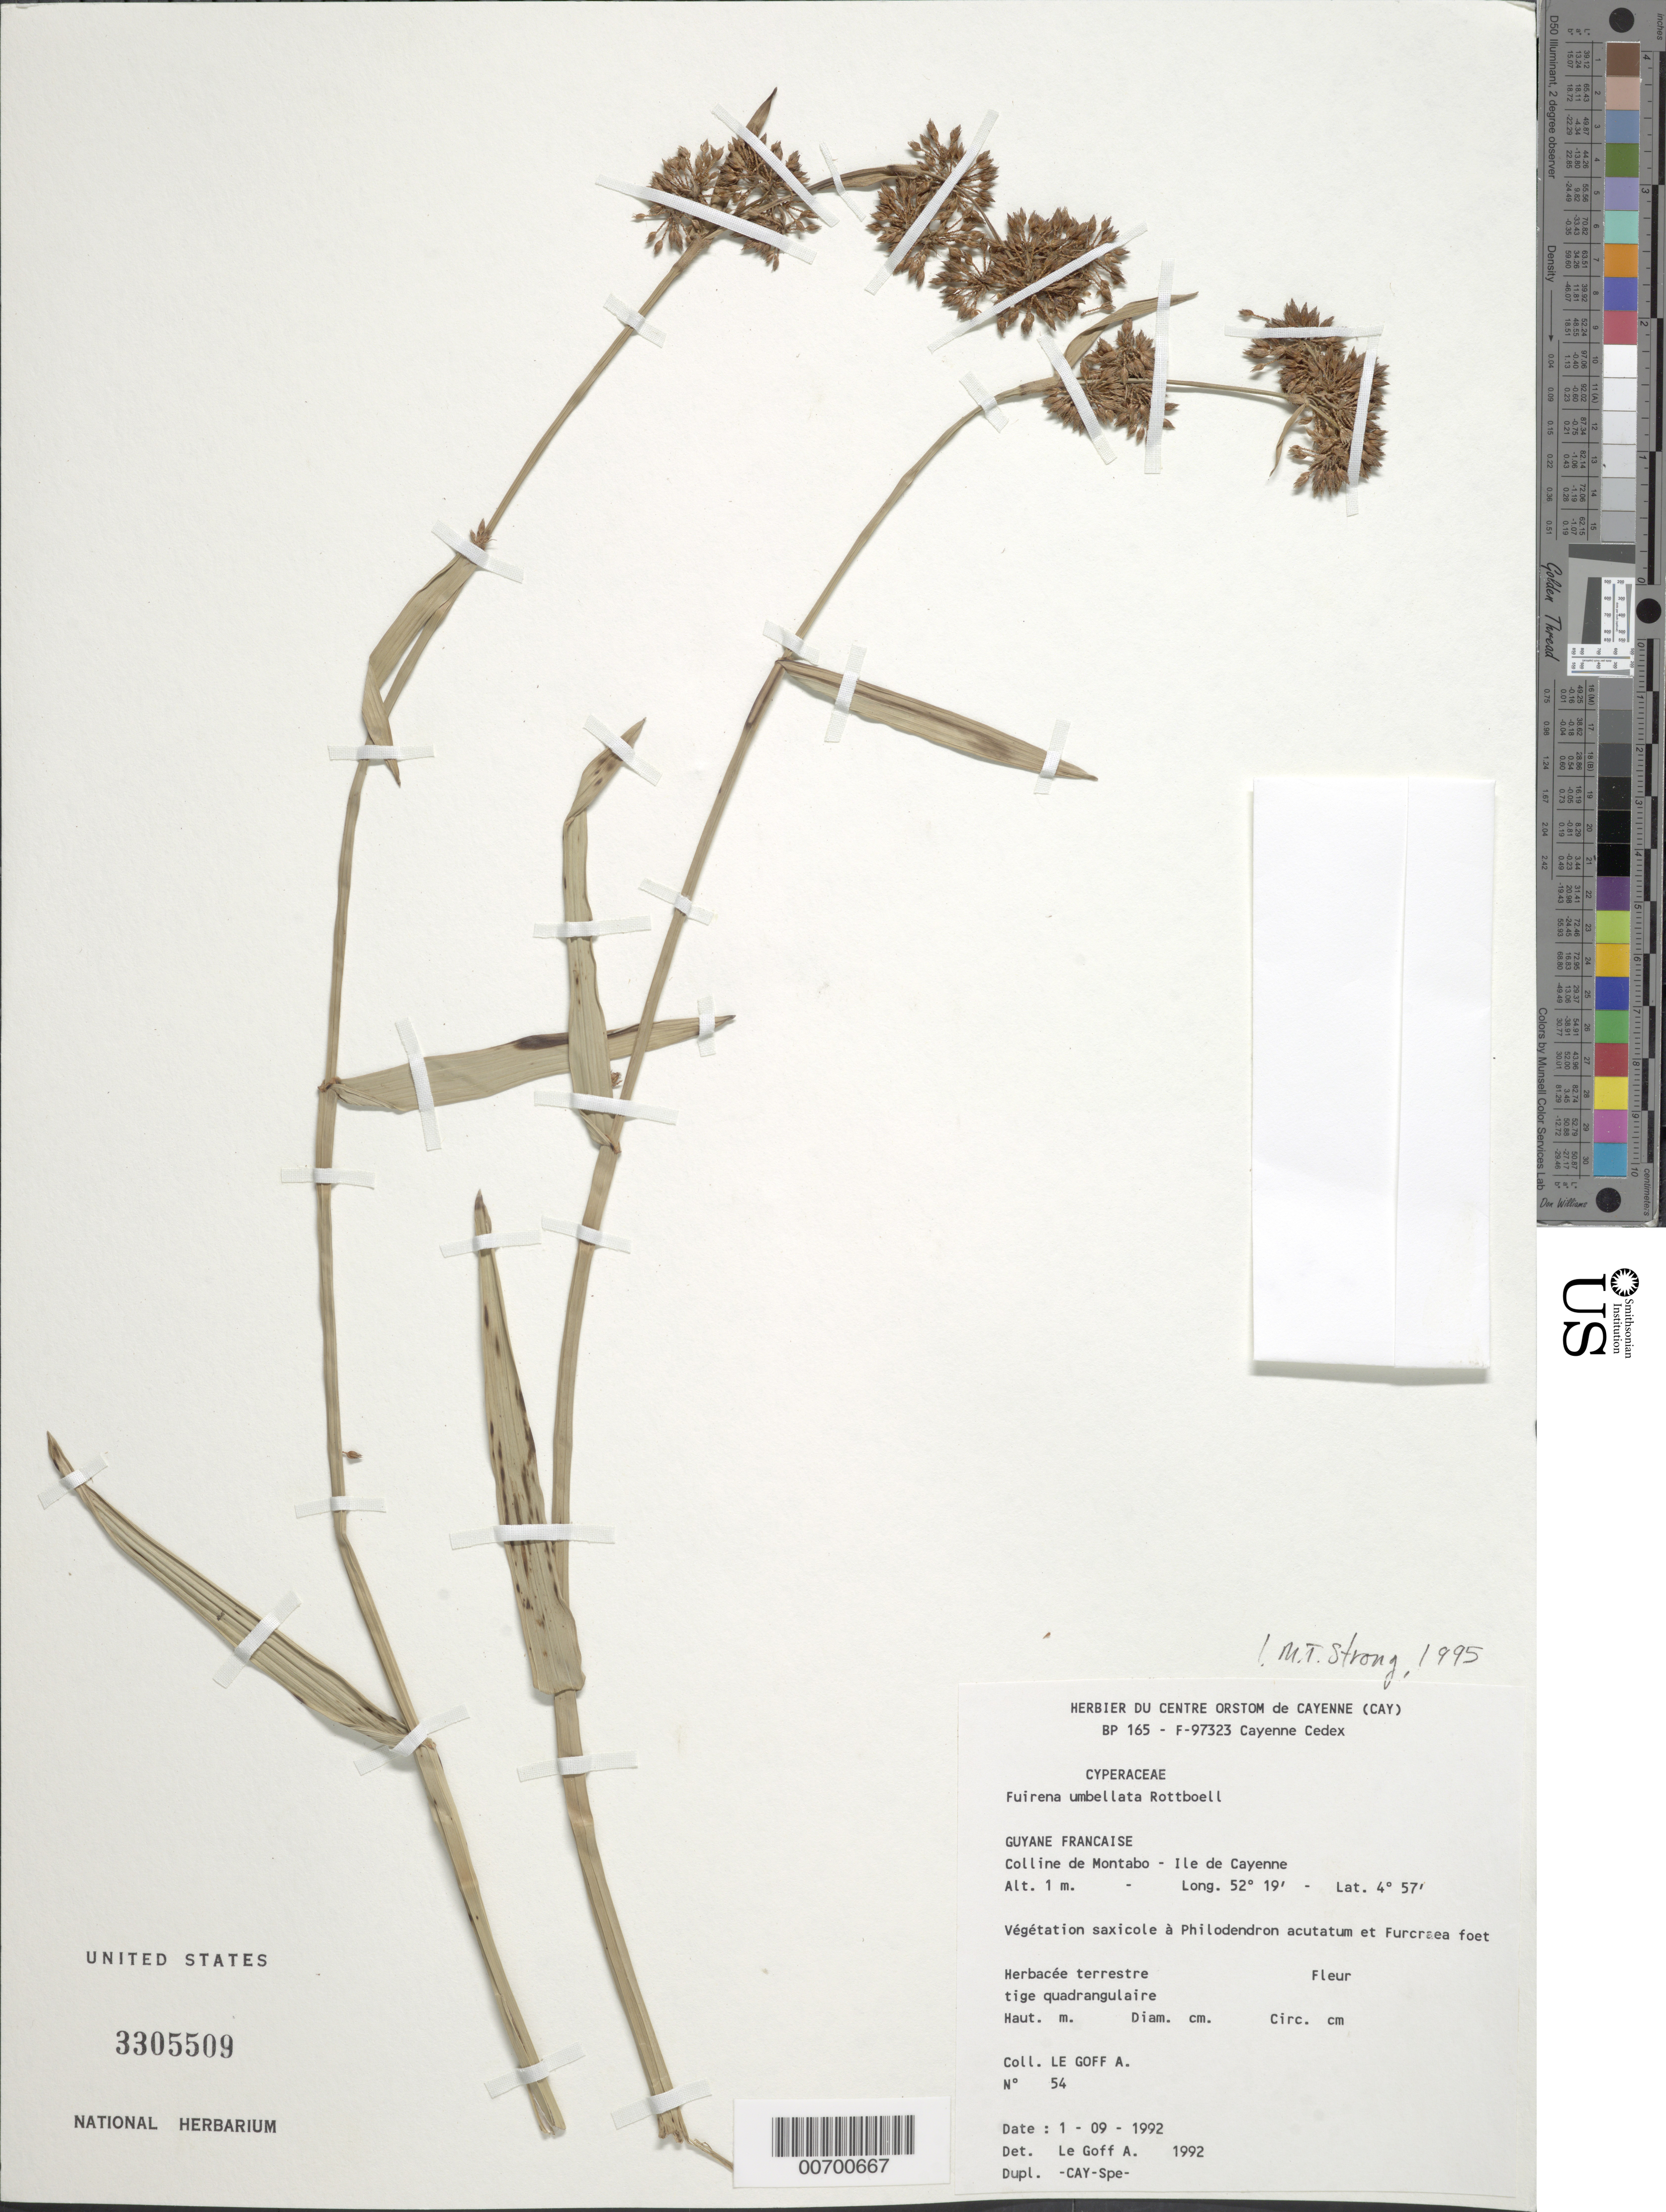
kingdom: Plantae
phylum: Tracheophyta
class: Liliopsida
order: Poales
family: Cyperaceae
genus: Fuirena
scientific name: Fuirena umbellata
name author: Rottb.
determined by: Strong, M. T., (US), Smithsonian Institution - National Museum of Natural History (UNITED STATES)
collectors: A. Le Goff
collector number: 54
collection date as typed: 1-Sep-92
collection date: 1992-09-01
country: French Guiana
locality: Ile de Cayenne, Colline de Montabo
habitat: Vegetation saxicole a Philodendron acutatum et Furcraea foet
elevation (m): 1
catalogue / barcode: US 3305509